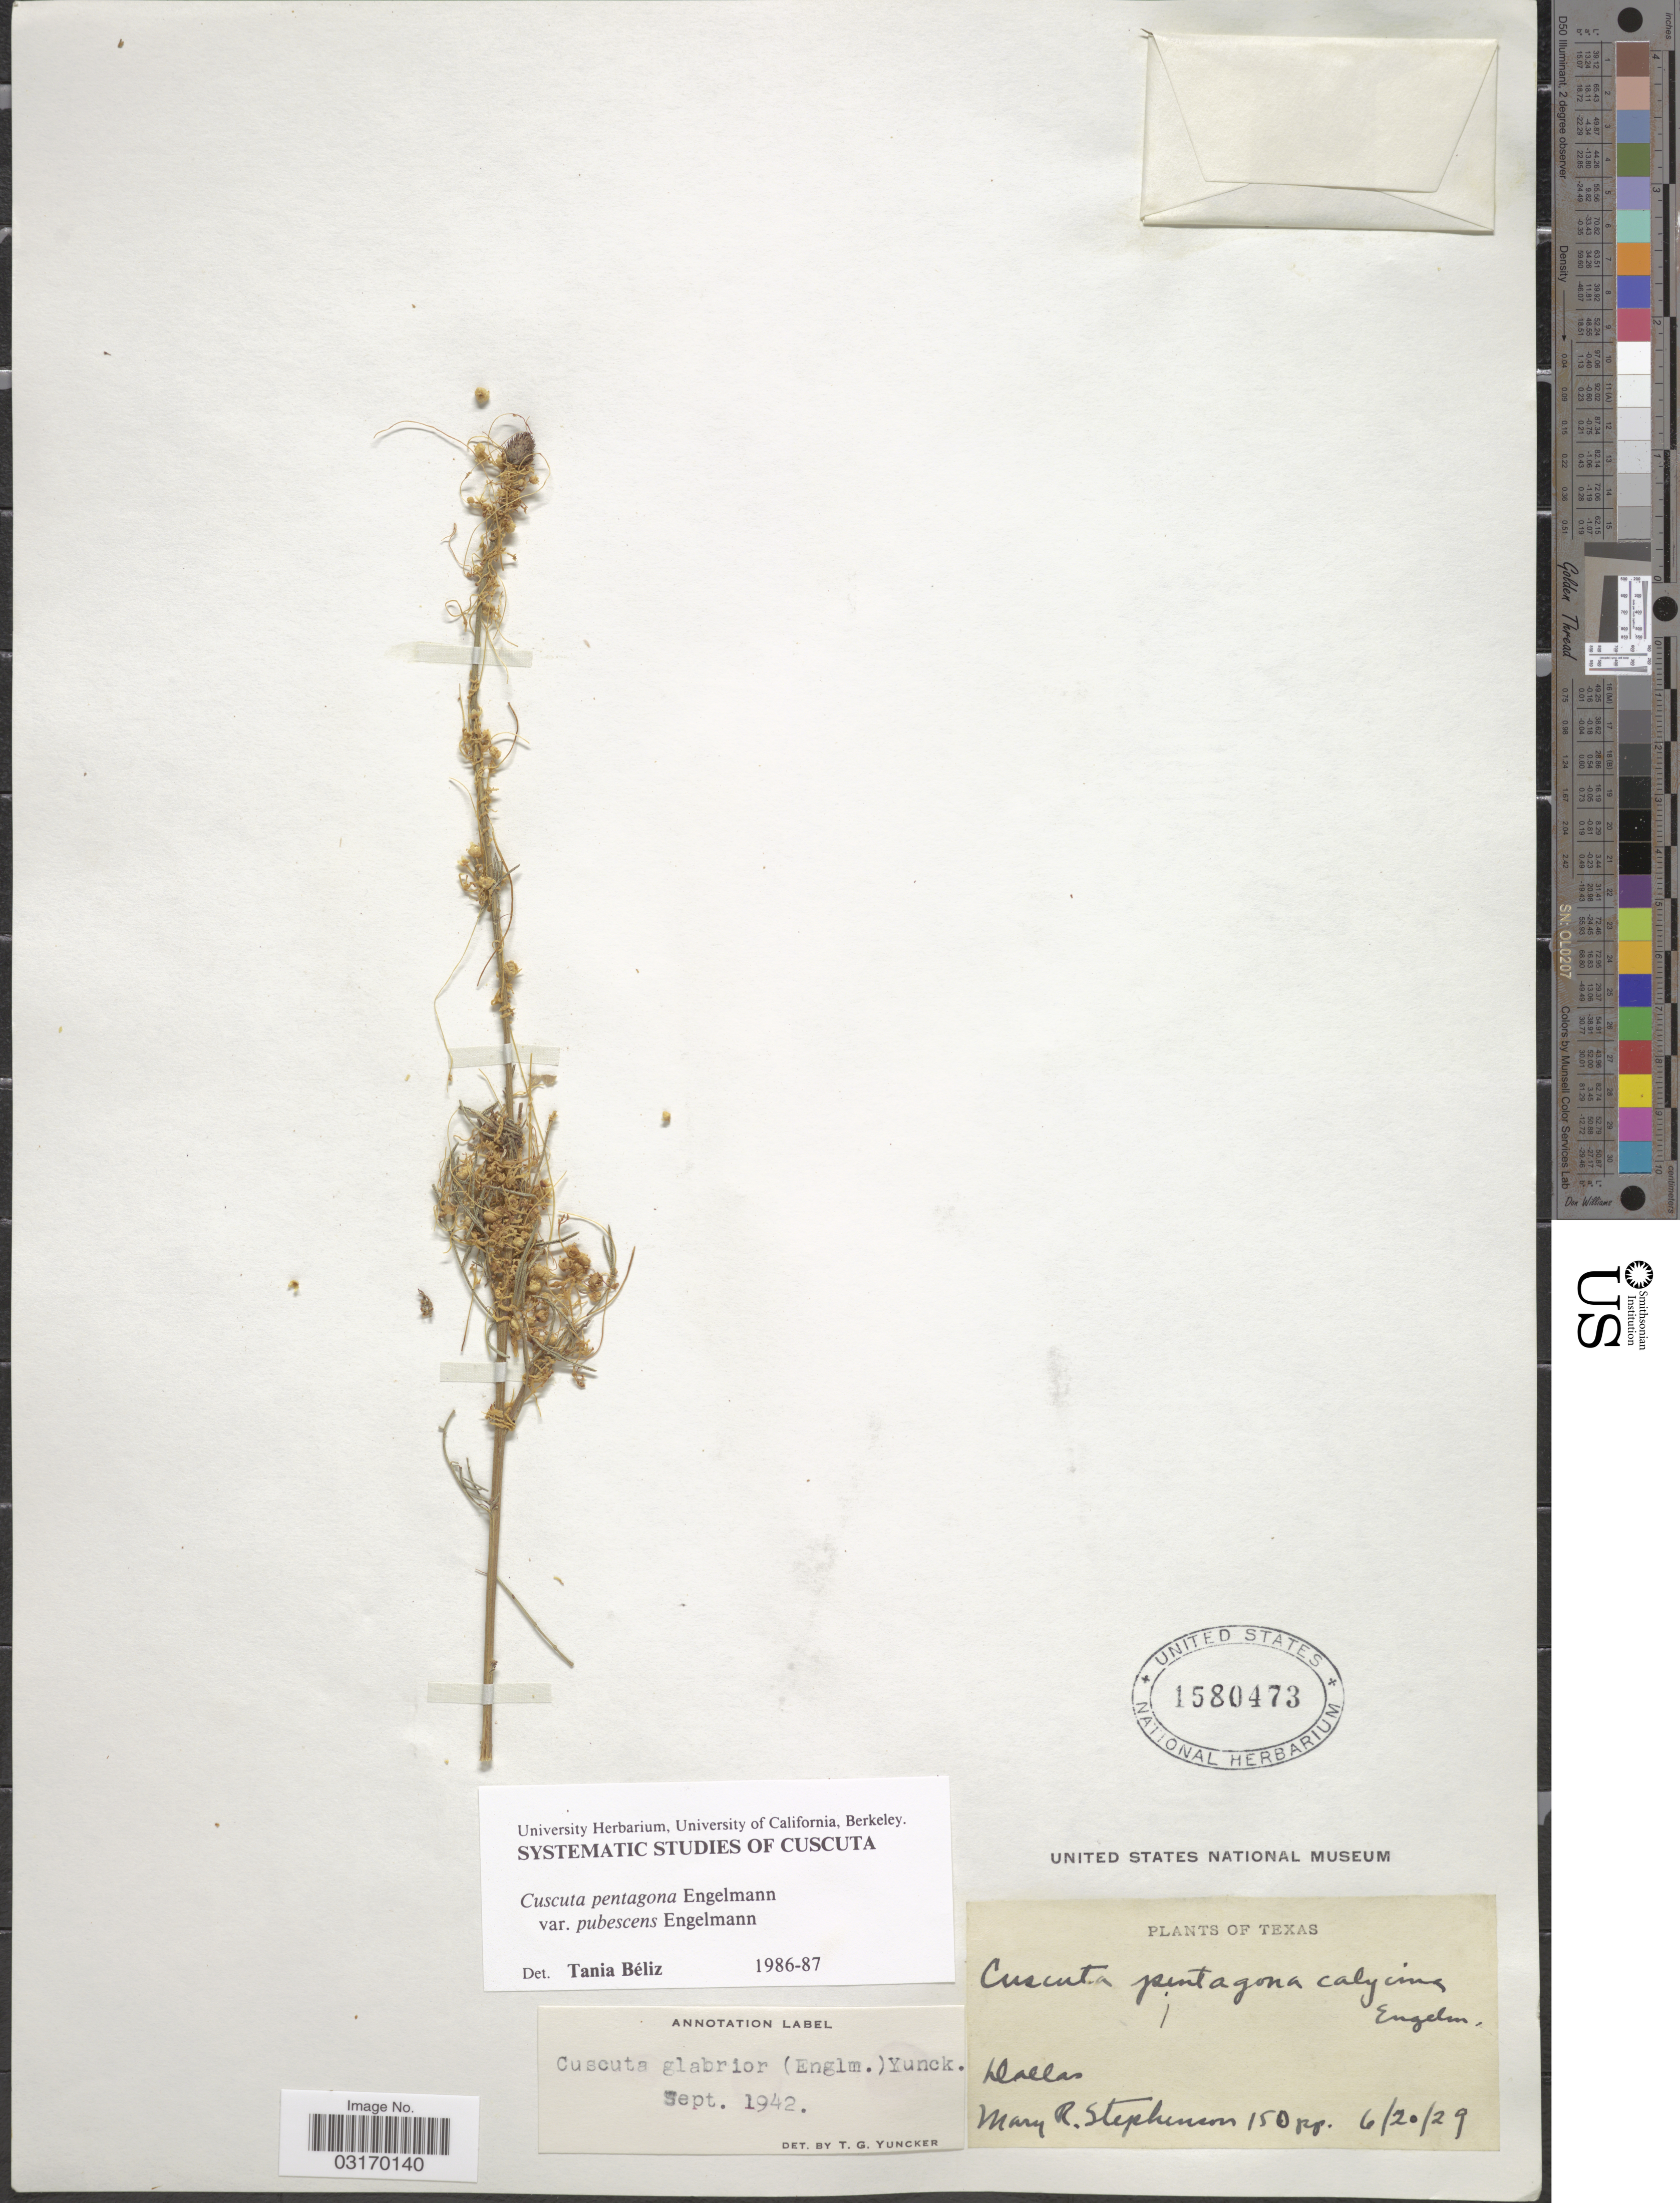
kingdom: Plantae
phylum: Tracheophyta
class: Magnoliopsida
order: Solanales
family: Convolvulaceae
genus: Cuscuta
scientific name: Cuscuta pentagona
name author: Engelm.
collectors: M. Stephenson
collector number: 150pp*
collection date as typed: Transcribed d/m/y: 20/6/29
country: United States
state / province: Texas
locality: Dallas.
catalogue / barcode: US 1580473